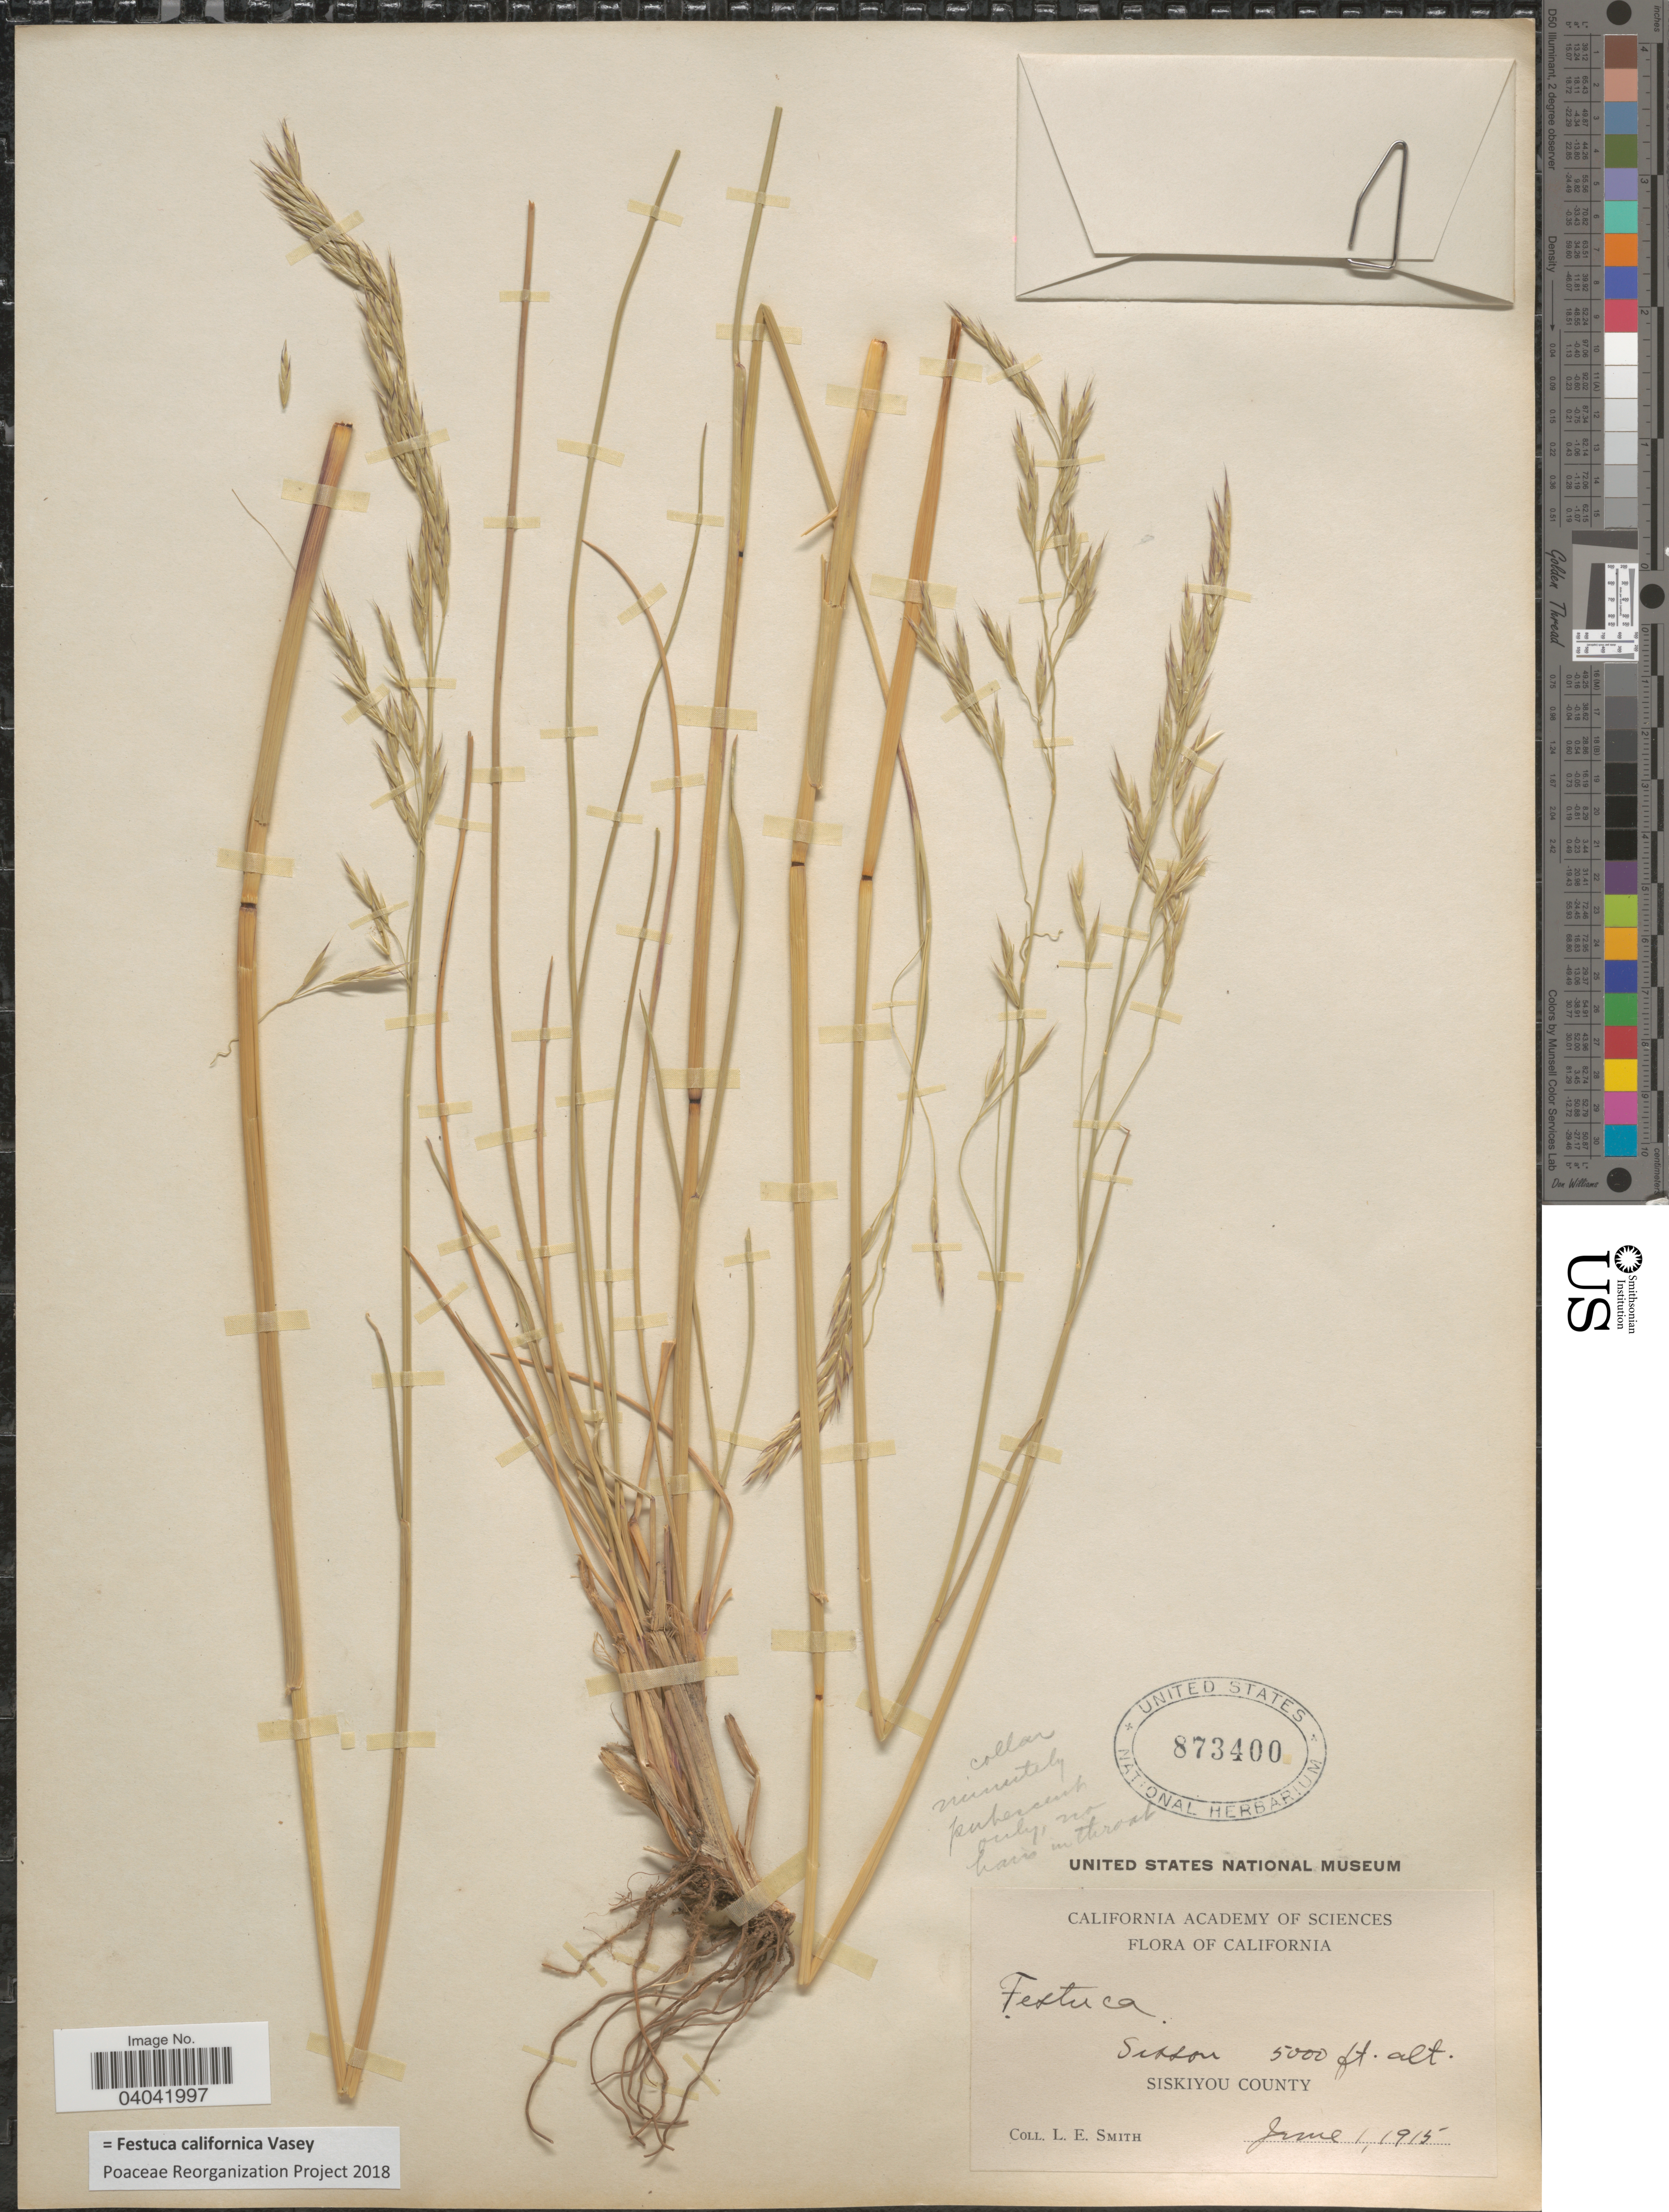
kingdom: Plantae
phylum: Tracheophyta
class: Liliopsida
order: Poales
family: Poaceae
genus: Festuca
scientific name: Festuca californica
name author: Vasey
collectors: L. E. Smith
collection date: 1915-06-01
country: United States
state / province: California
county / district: Siskiyou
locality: Sisson. Siskiyou County.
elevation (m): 1524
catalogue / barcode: US 873400